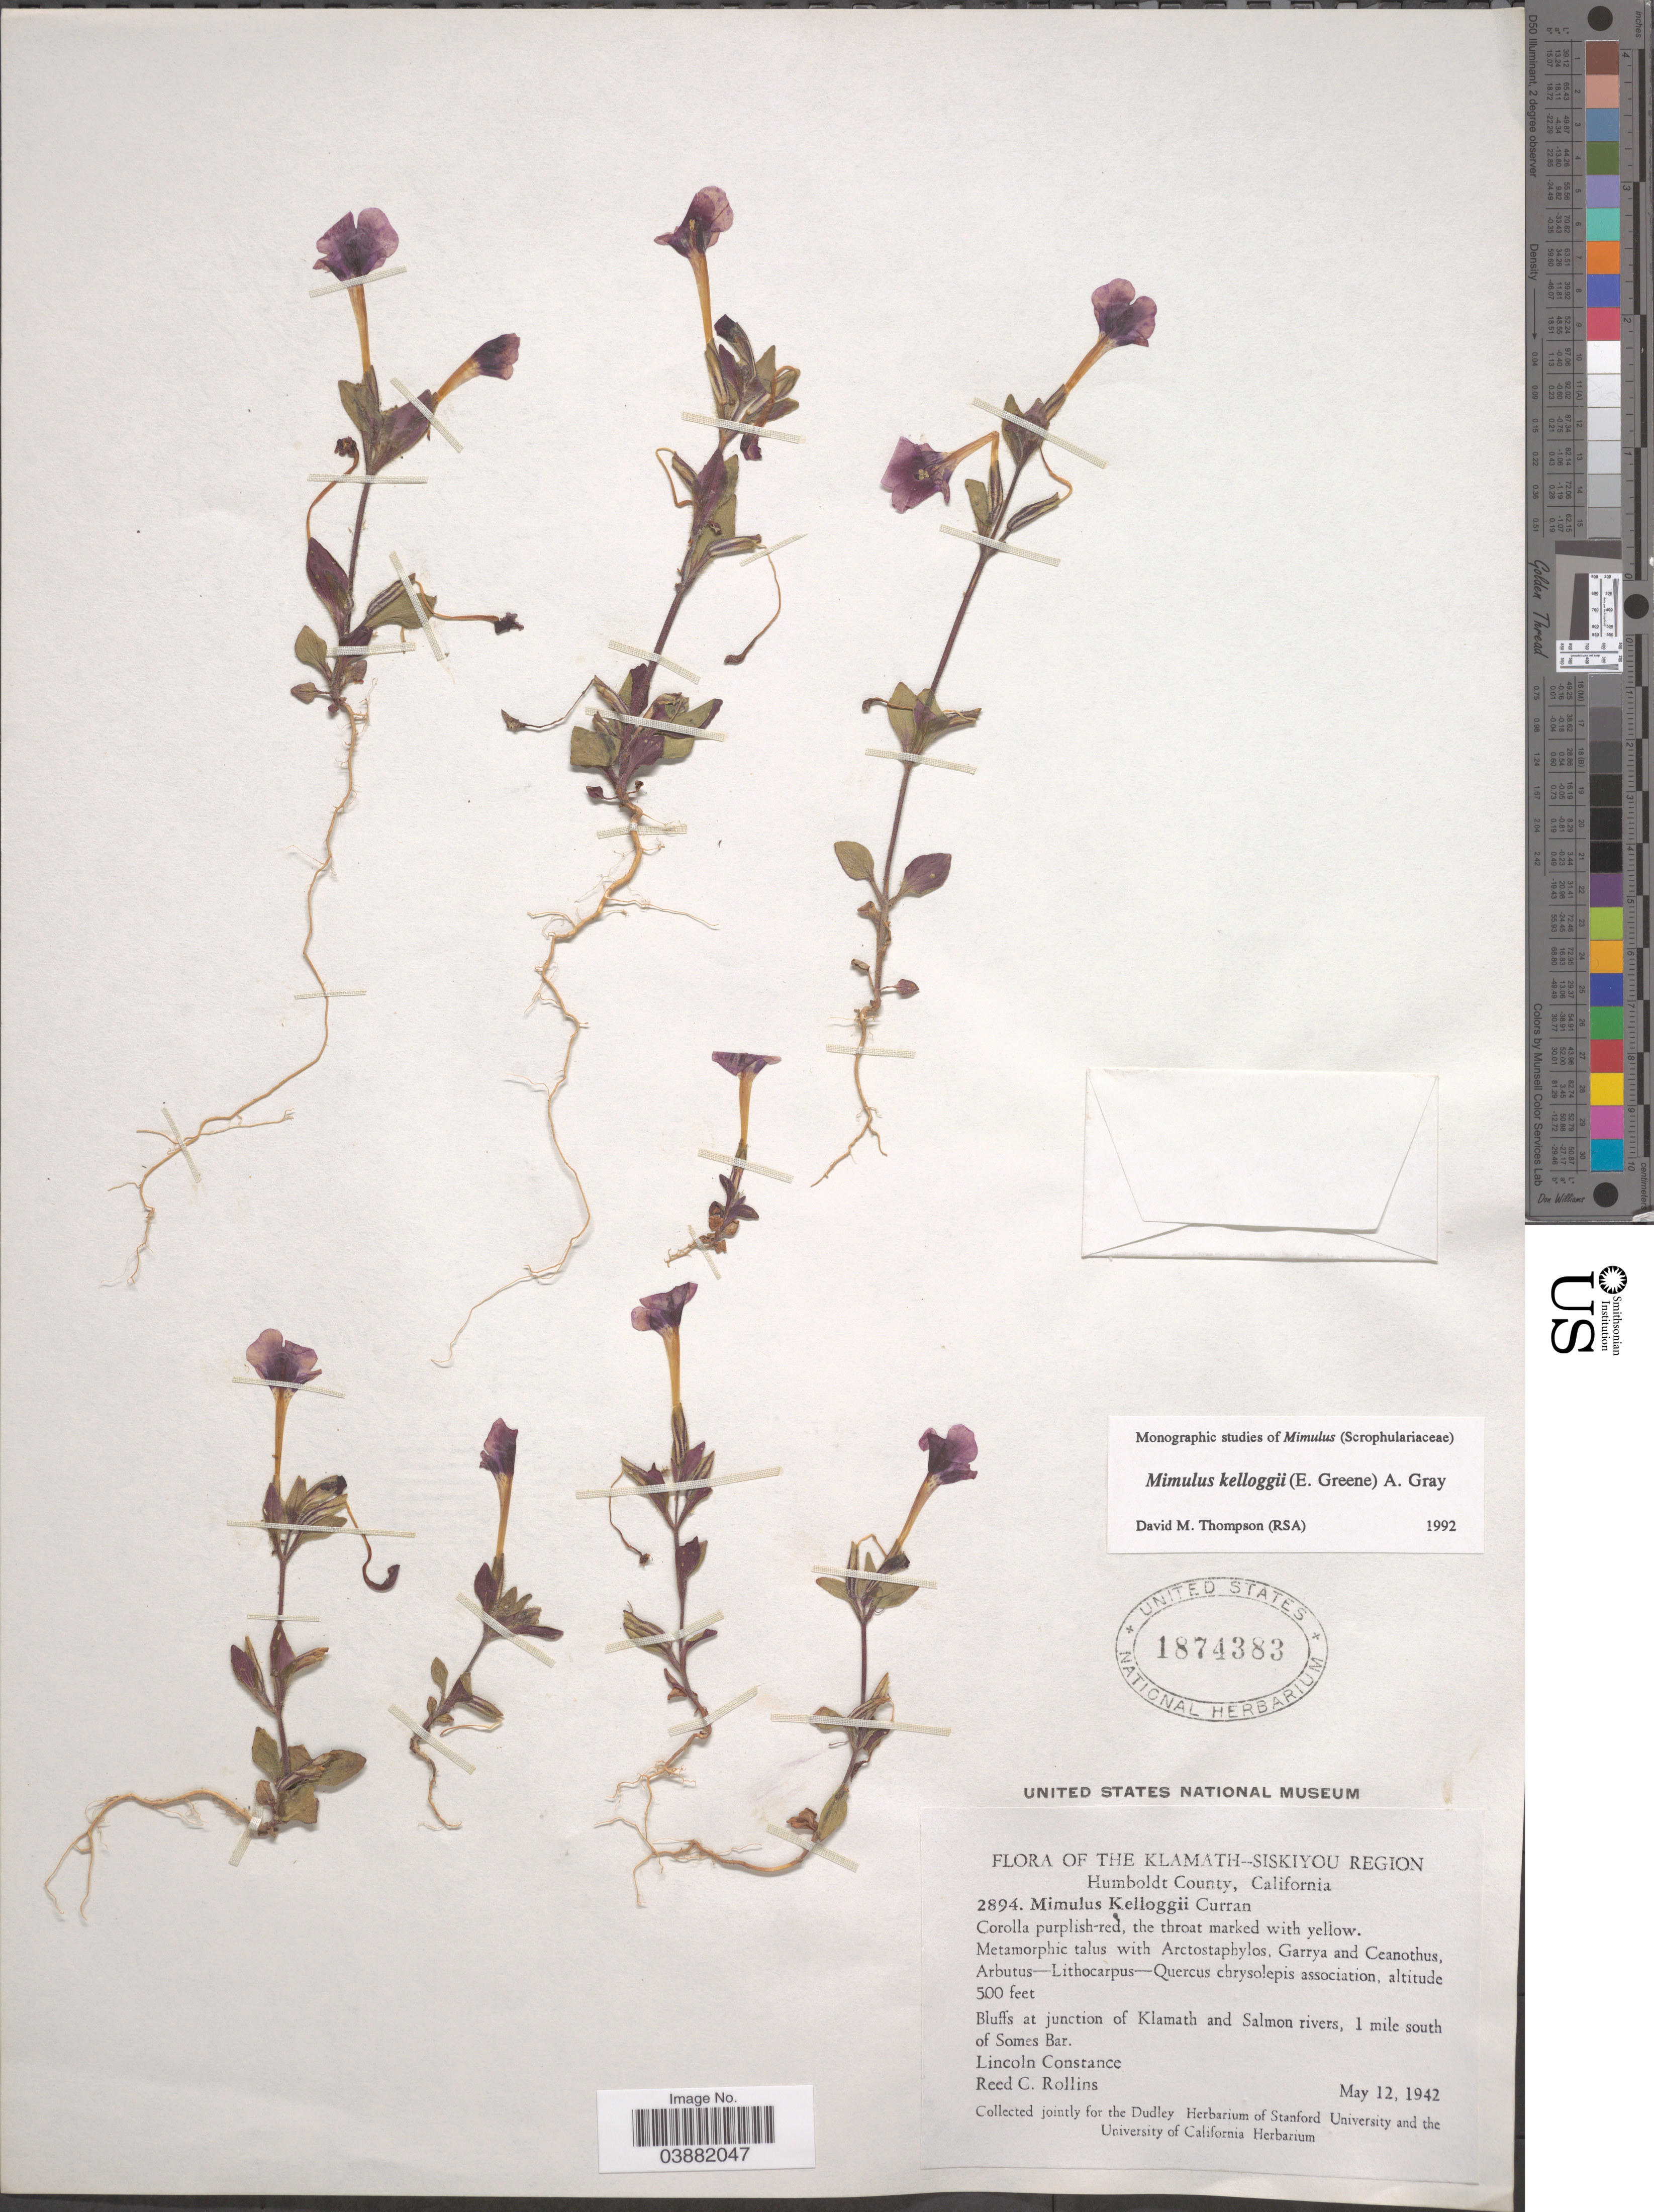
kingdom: Plantae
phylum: Tracheophyta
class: Magnoliopsida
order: Lamiales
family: Phrymaceae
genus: Mimulus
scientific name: Mimulus kelloggii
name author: (Curran ex Greene) Curran ex A. Gray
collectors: L. Constance & R. C. Rollins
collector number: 2894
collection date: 1942-05-12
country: United States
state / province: California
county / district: Humboldt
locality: The Klamath-Siskiyou Region. Humboldt County. Bluffs at junction of Klamath and Salmon rivers, 1 mile south of Somes Bar.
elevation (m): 152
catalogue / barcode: US 1874383